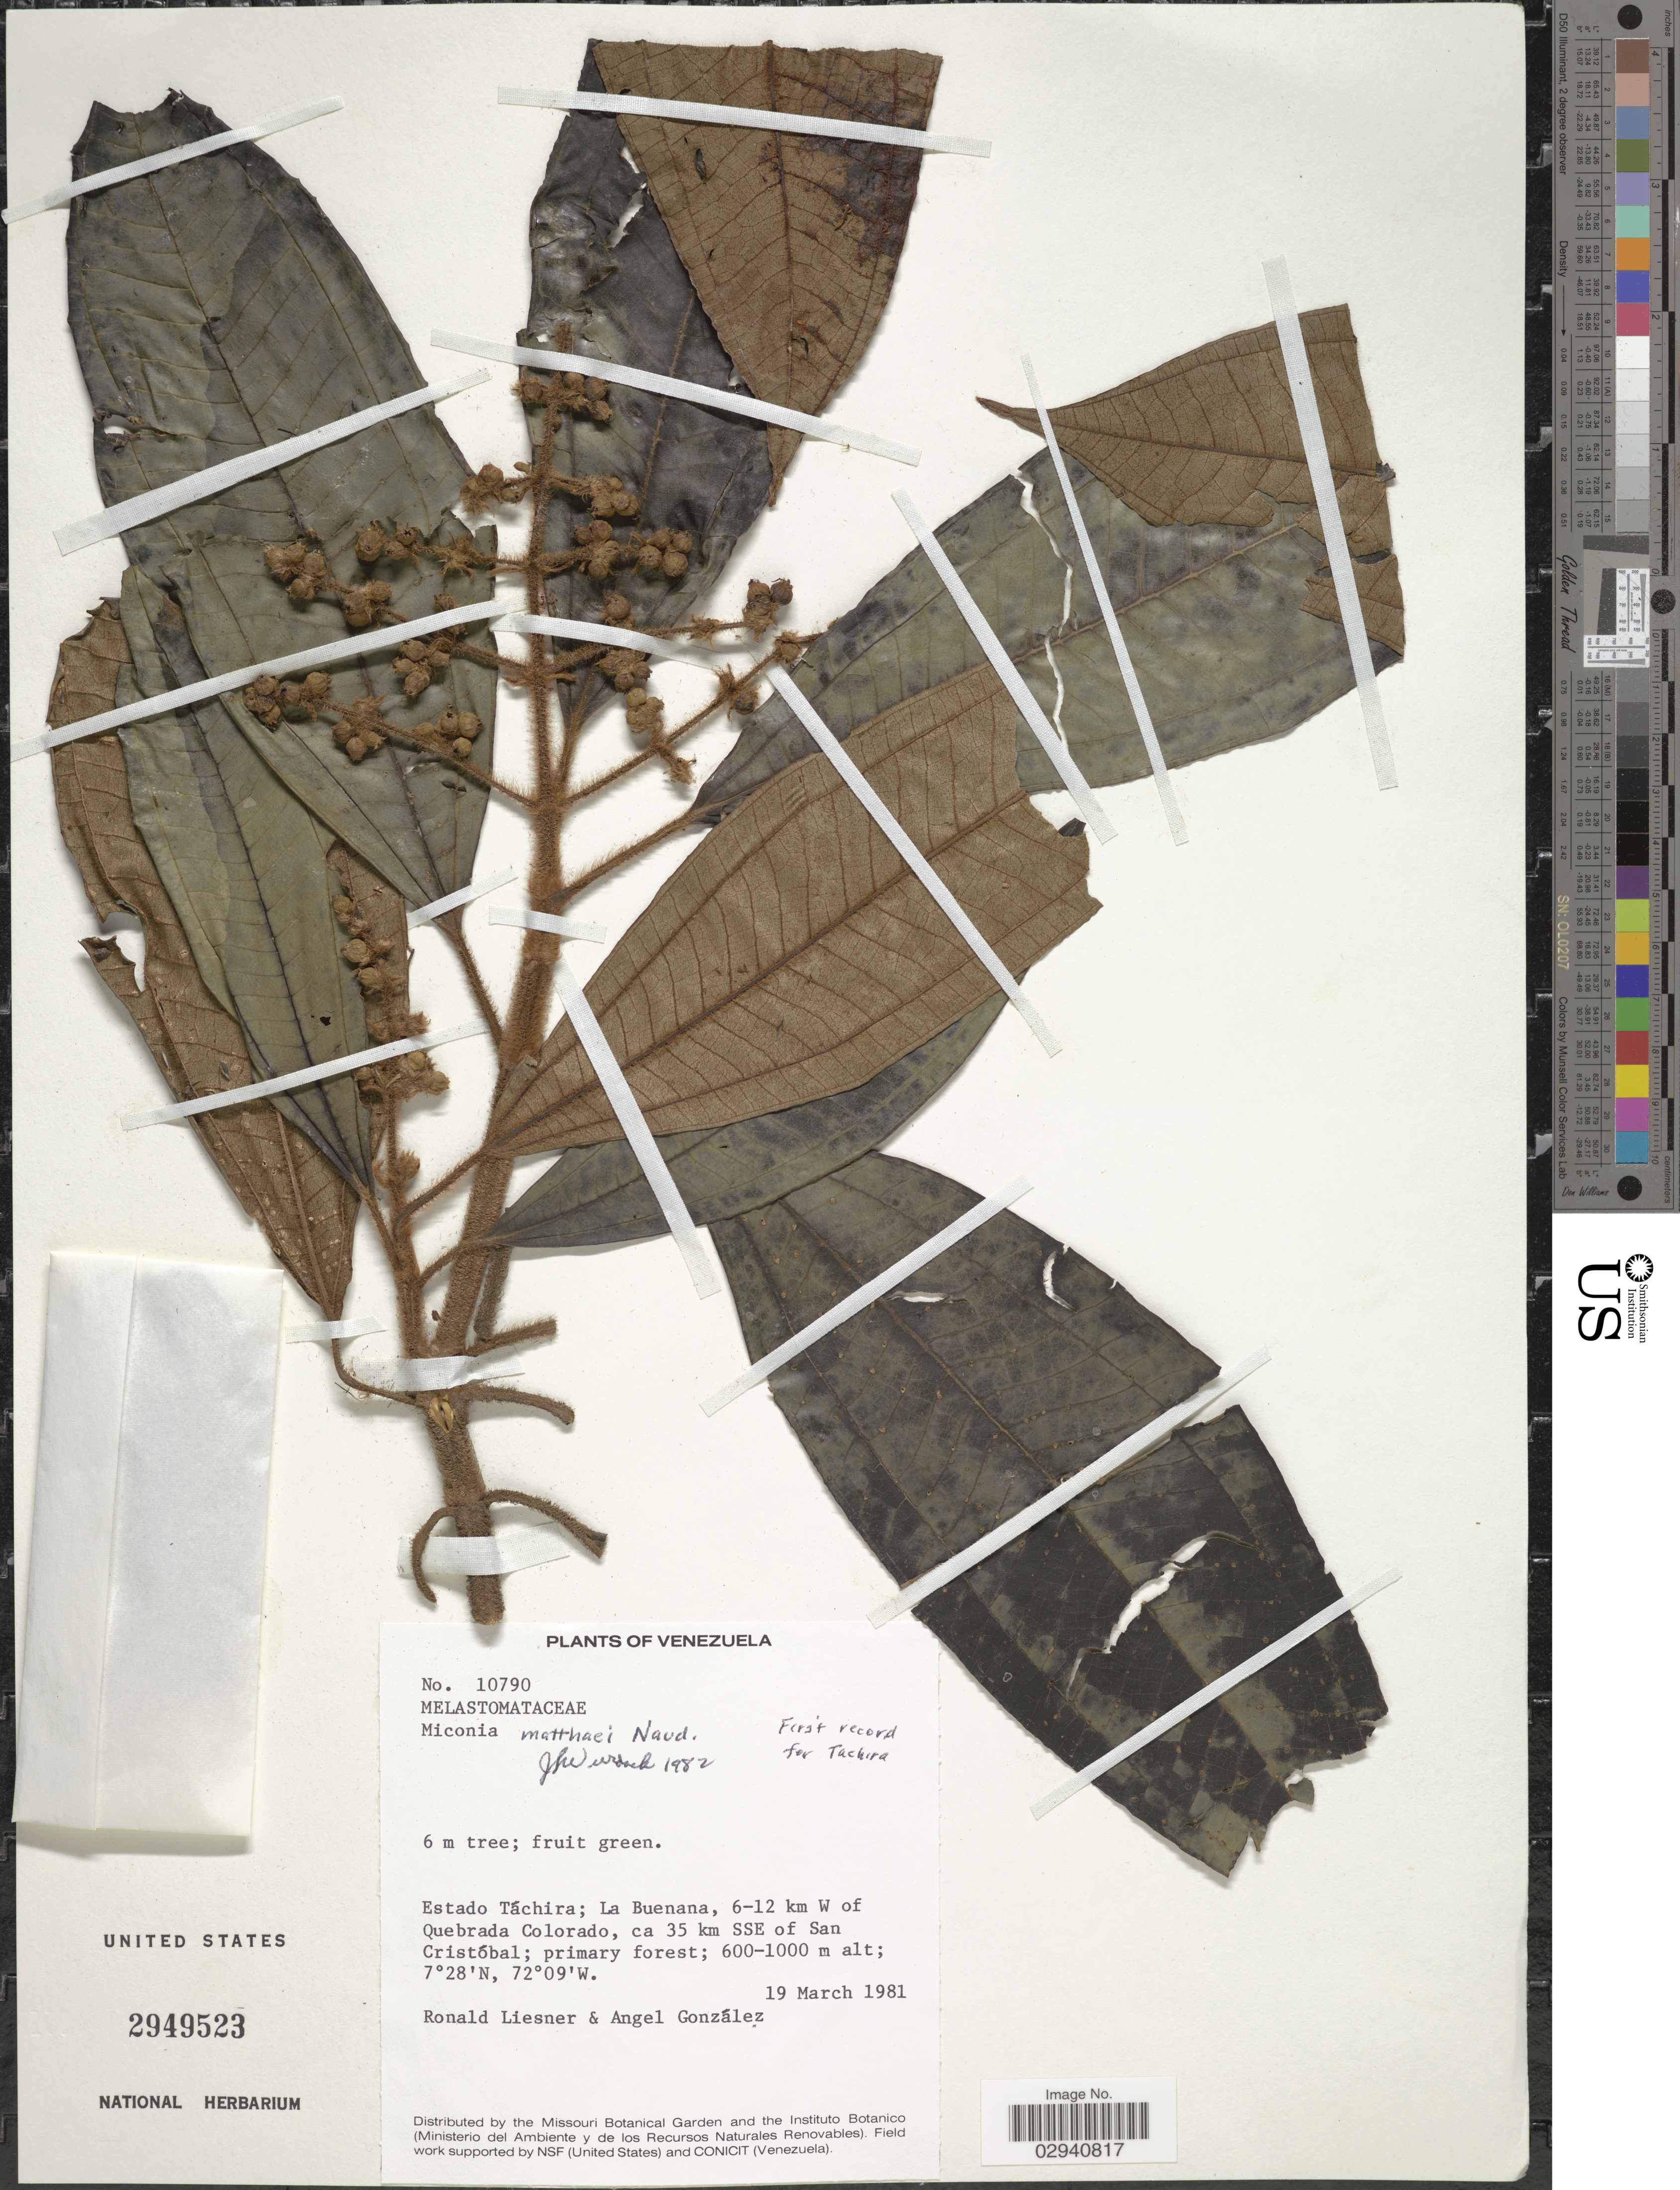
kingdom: Plantae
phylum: Tracheophyta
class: Magnoliopsida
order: Myrtales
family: Melastomataceae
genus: Miconia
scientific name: Miconia matthaei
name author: Naudin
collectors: R. L. Liesner & A. C. González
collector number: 10790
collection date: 1981-03-19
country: Venezuela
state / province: Tachira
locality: La Buenana, 6-12 km W of Quebrada Colorado, ca 35 km SSE of San Cristóbal.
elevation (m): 600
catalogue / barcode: US 2949523